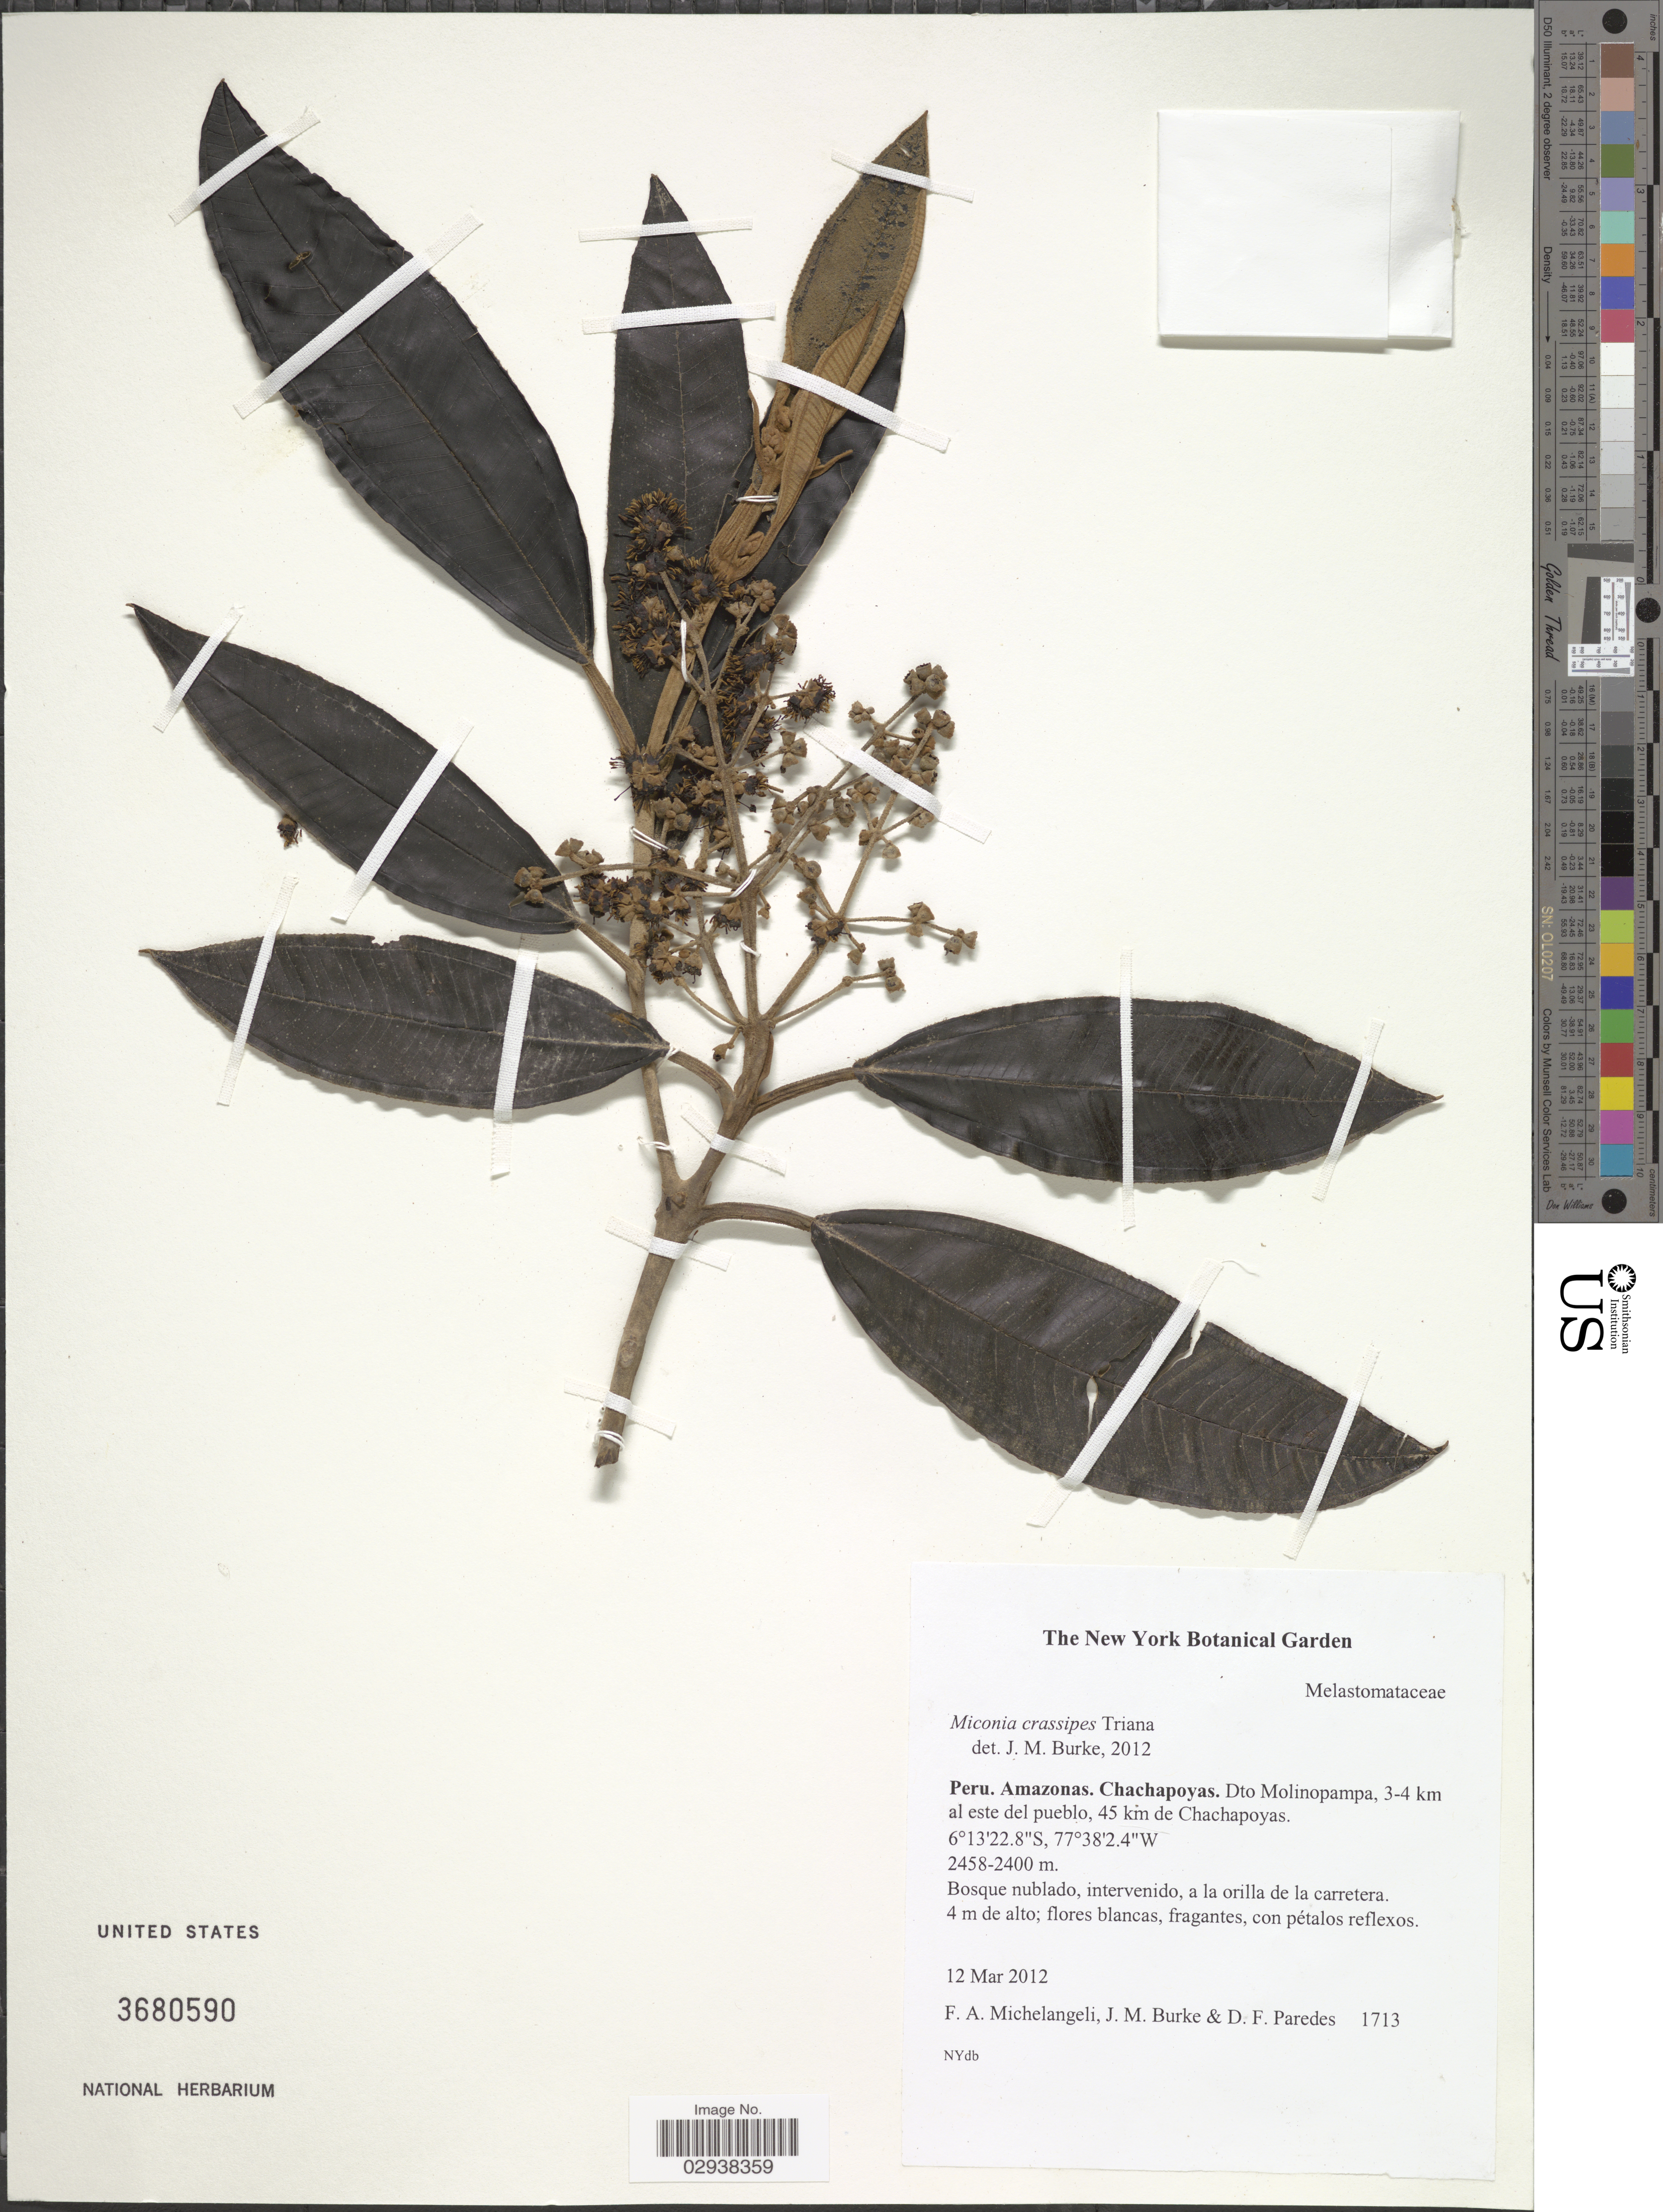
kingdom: Plantae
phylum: Tracheophyta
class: Magnoliopsida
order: Myrtales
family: Melastomataceae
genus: Miconia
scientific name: Miconia crassipes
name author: Triana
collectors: F. A. Michelangeli, Jac. M. Burke & D. Paredes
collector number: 1713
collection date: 2012-03-12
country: Peru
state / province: Amazonas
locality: Chachapoyas, Dto Molinopampa, 3-4 km al este del pueblo, 45 km de Chachapoyas.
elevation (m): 2400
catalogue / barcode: US 3680590